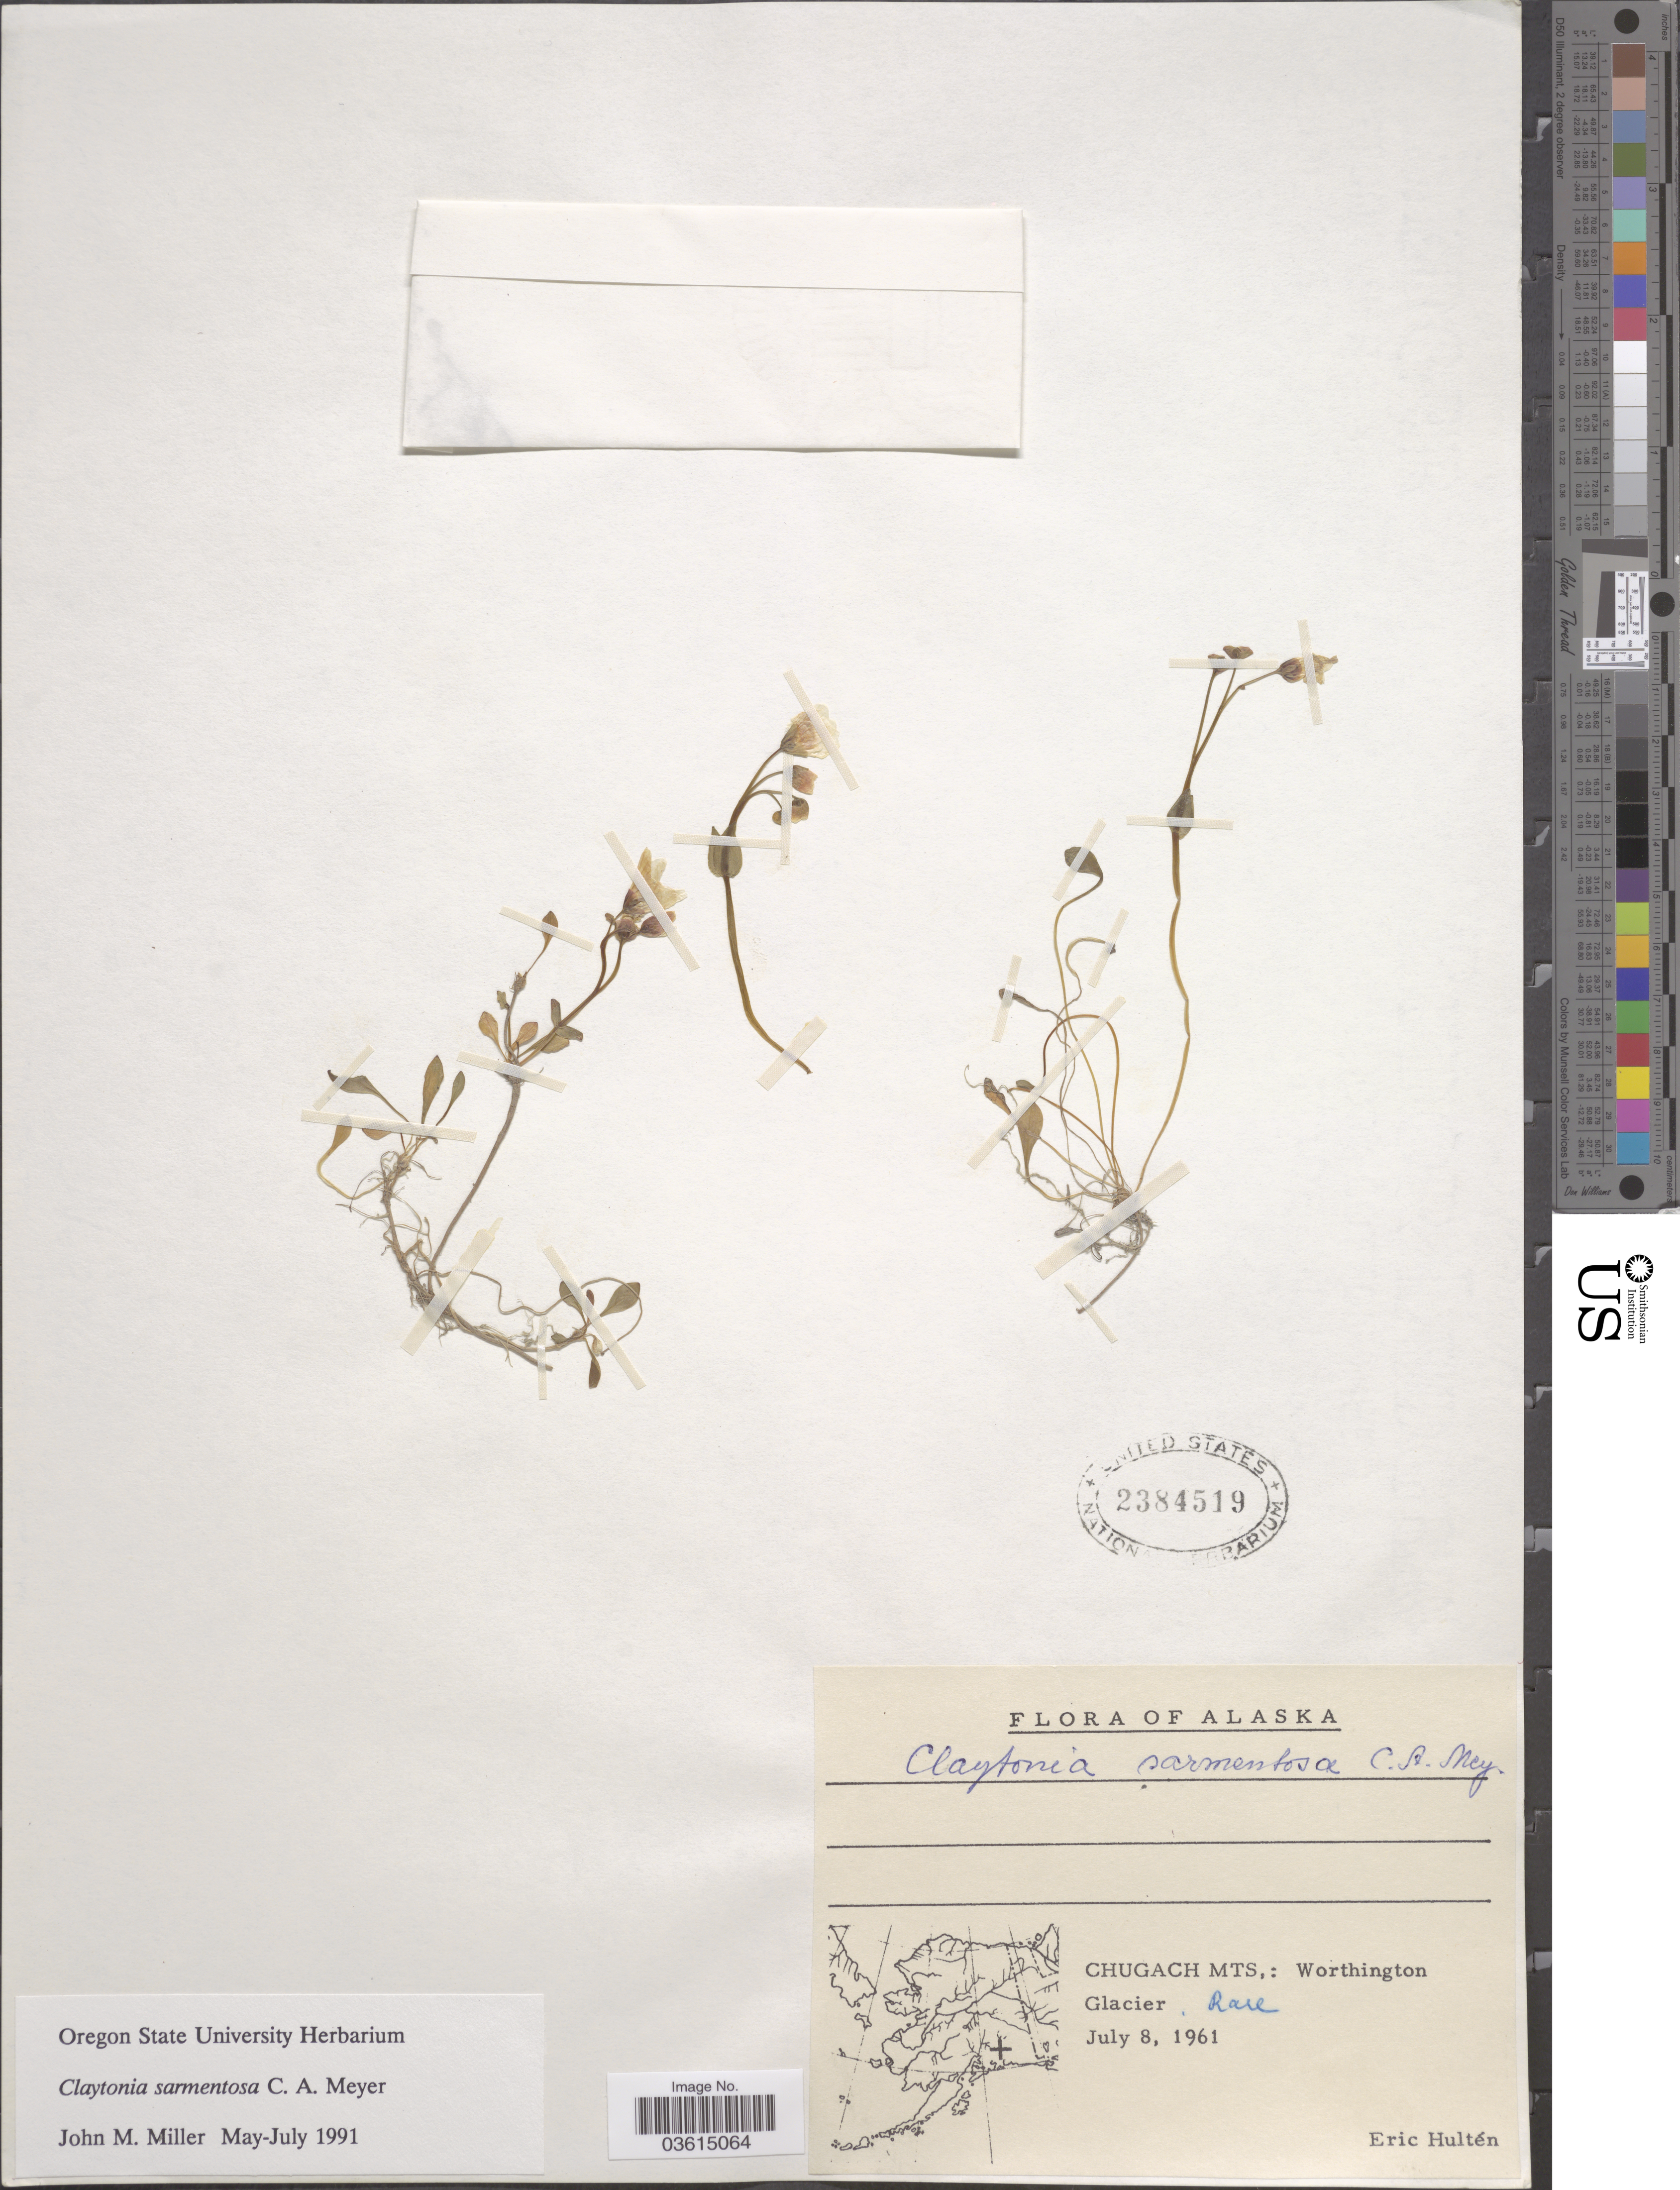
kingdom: Plantae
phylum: Tracheophyta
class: Magnoliopsida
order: Caryophyllales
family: Montiaceae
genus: Claytonia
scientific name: Claytonia sarmentosa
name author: C.A. Mey.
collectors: E. G. Hultén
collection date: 1961-07-08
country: United States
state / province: Alaska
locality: Chugach Mts.: Worthington Glacier.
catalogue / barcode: US 2384519